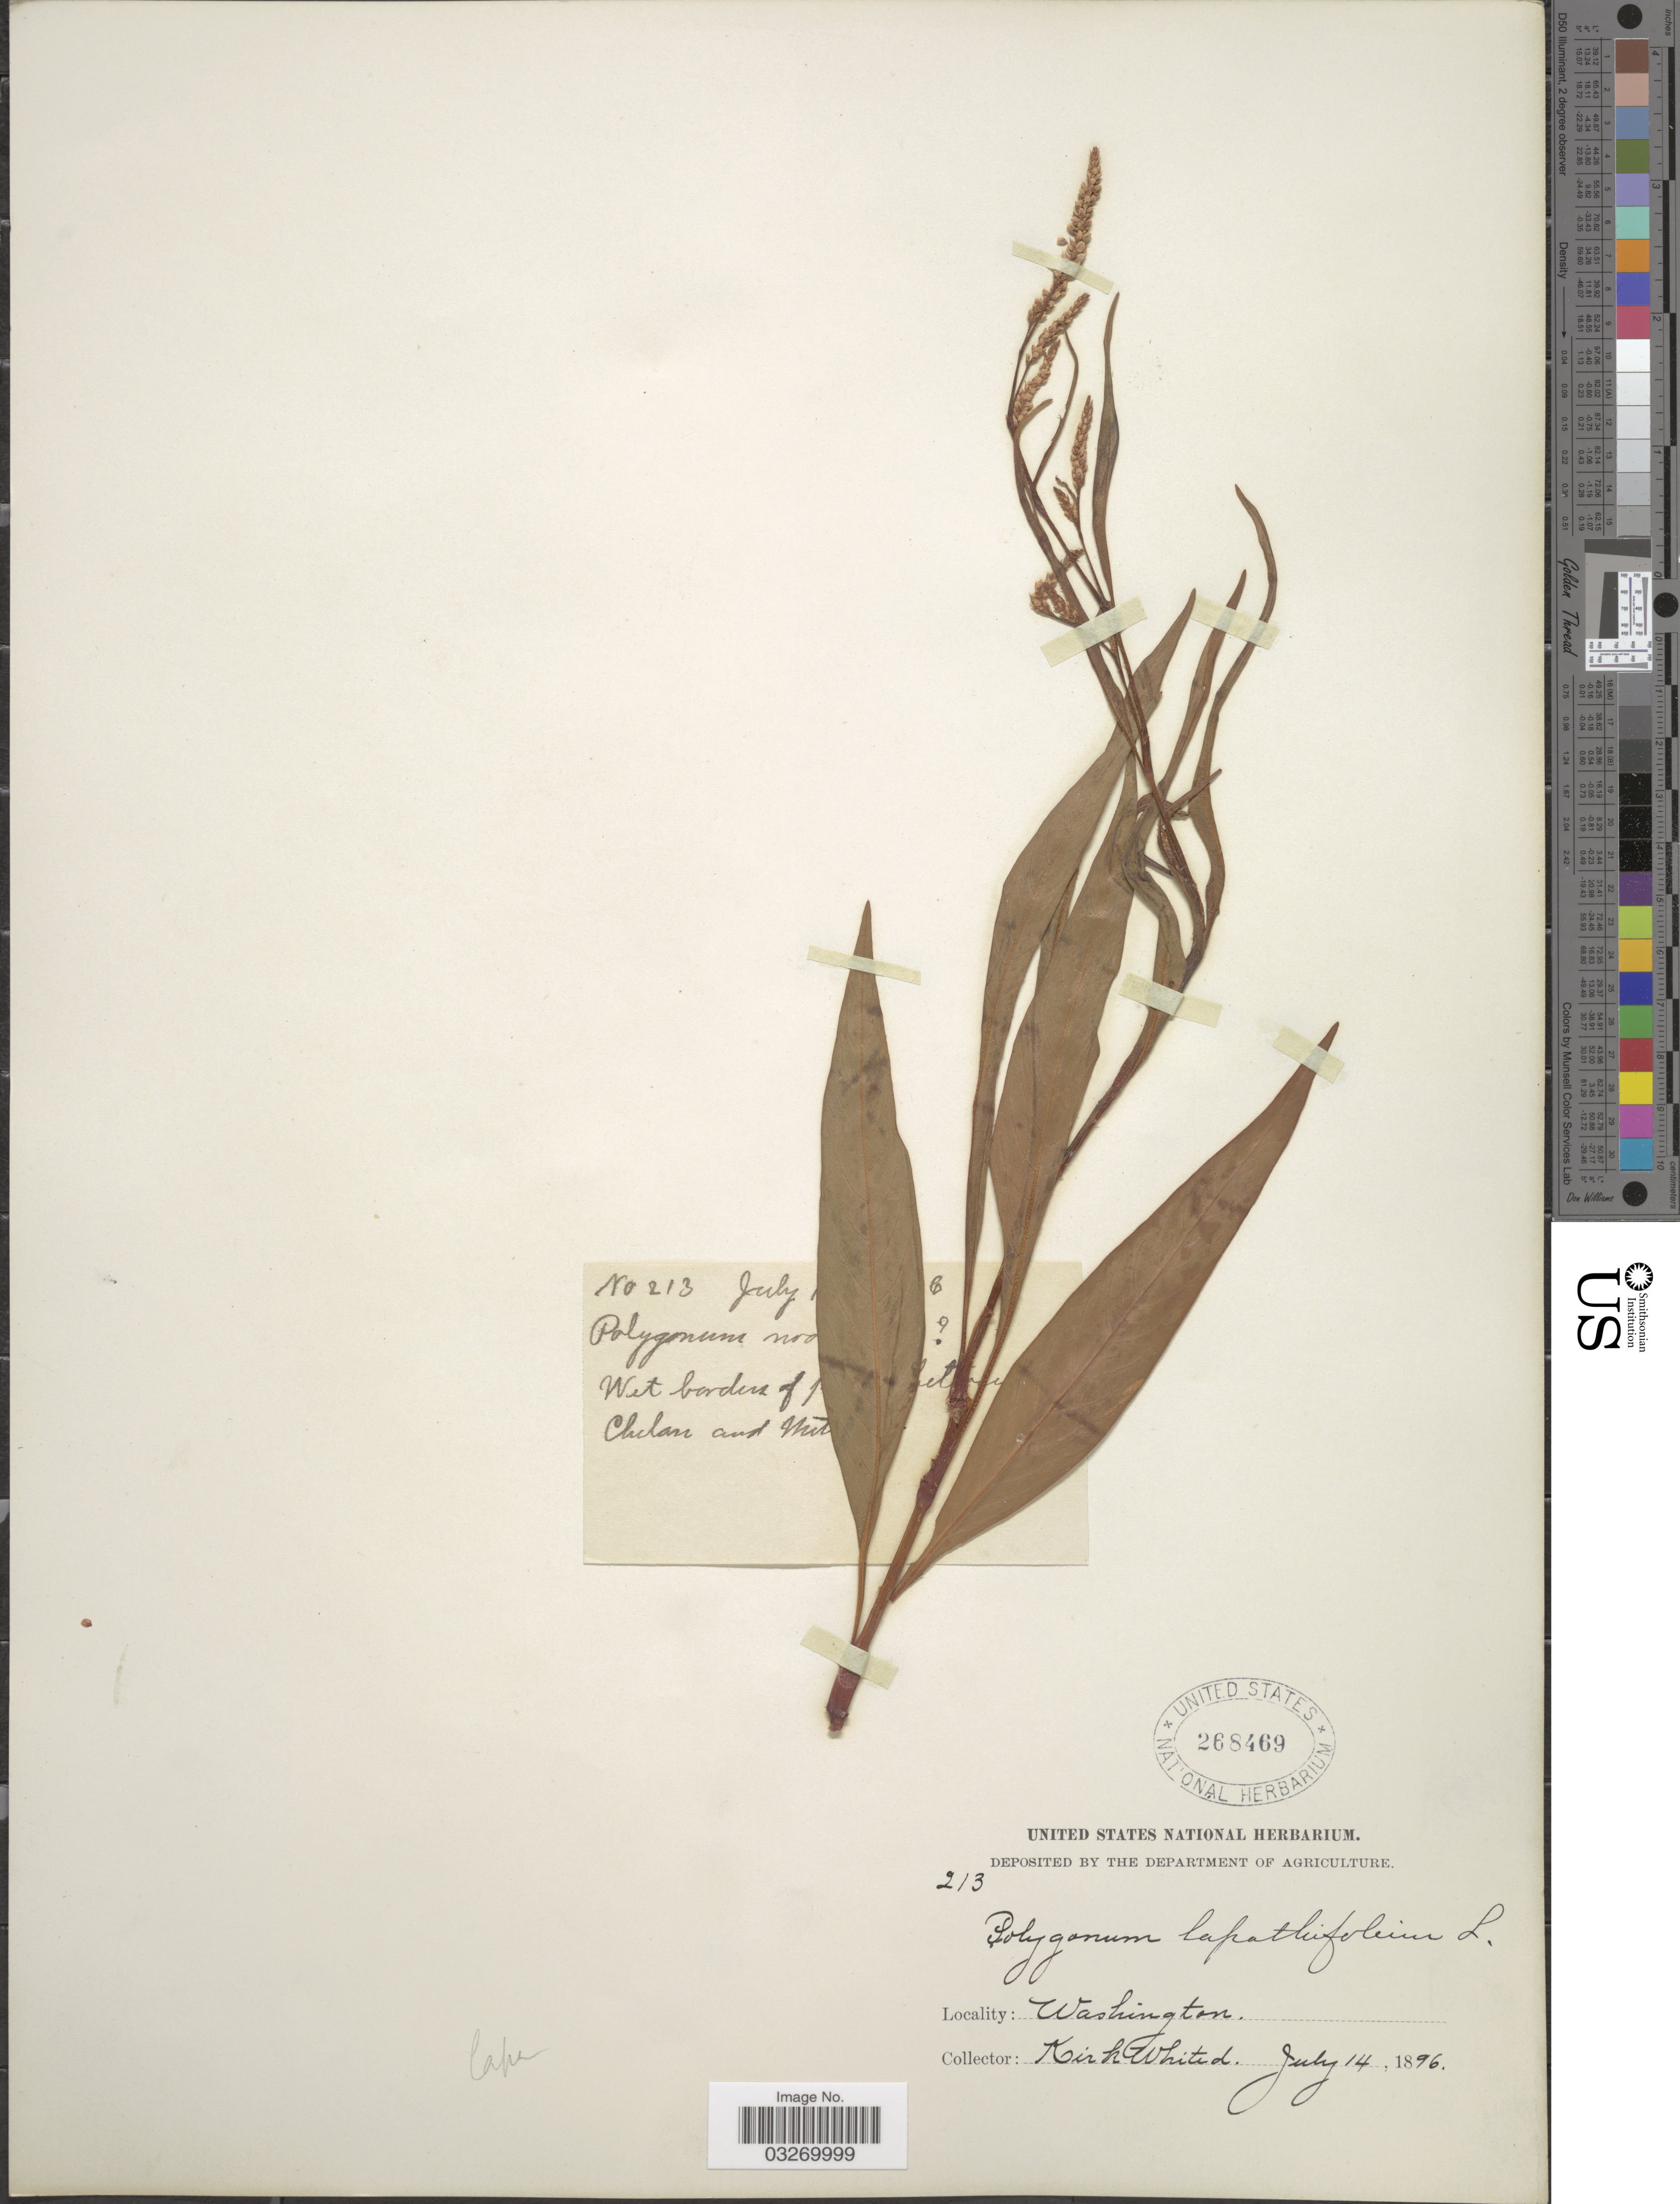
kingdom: Plantae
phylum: Tracheophyta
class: Magnoliopsida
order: Caryophyllales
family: Polygonaceae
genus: Persicaria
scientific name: Persicaria lapathifolia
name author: (L.) Delarbre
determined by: Atha, D. E.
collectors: K. Whited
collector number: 213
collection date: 1896-07-14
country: United States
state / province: Washington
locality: Wet border of [illegible text]. Chelan an Mit[illegible text]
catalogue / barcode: US 268469